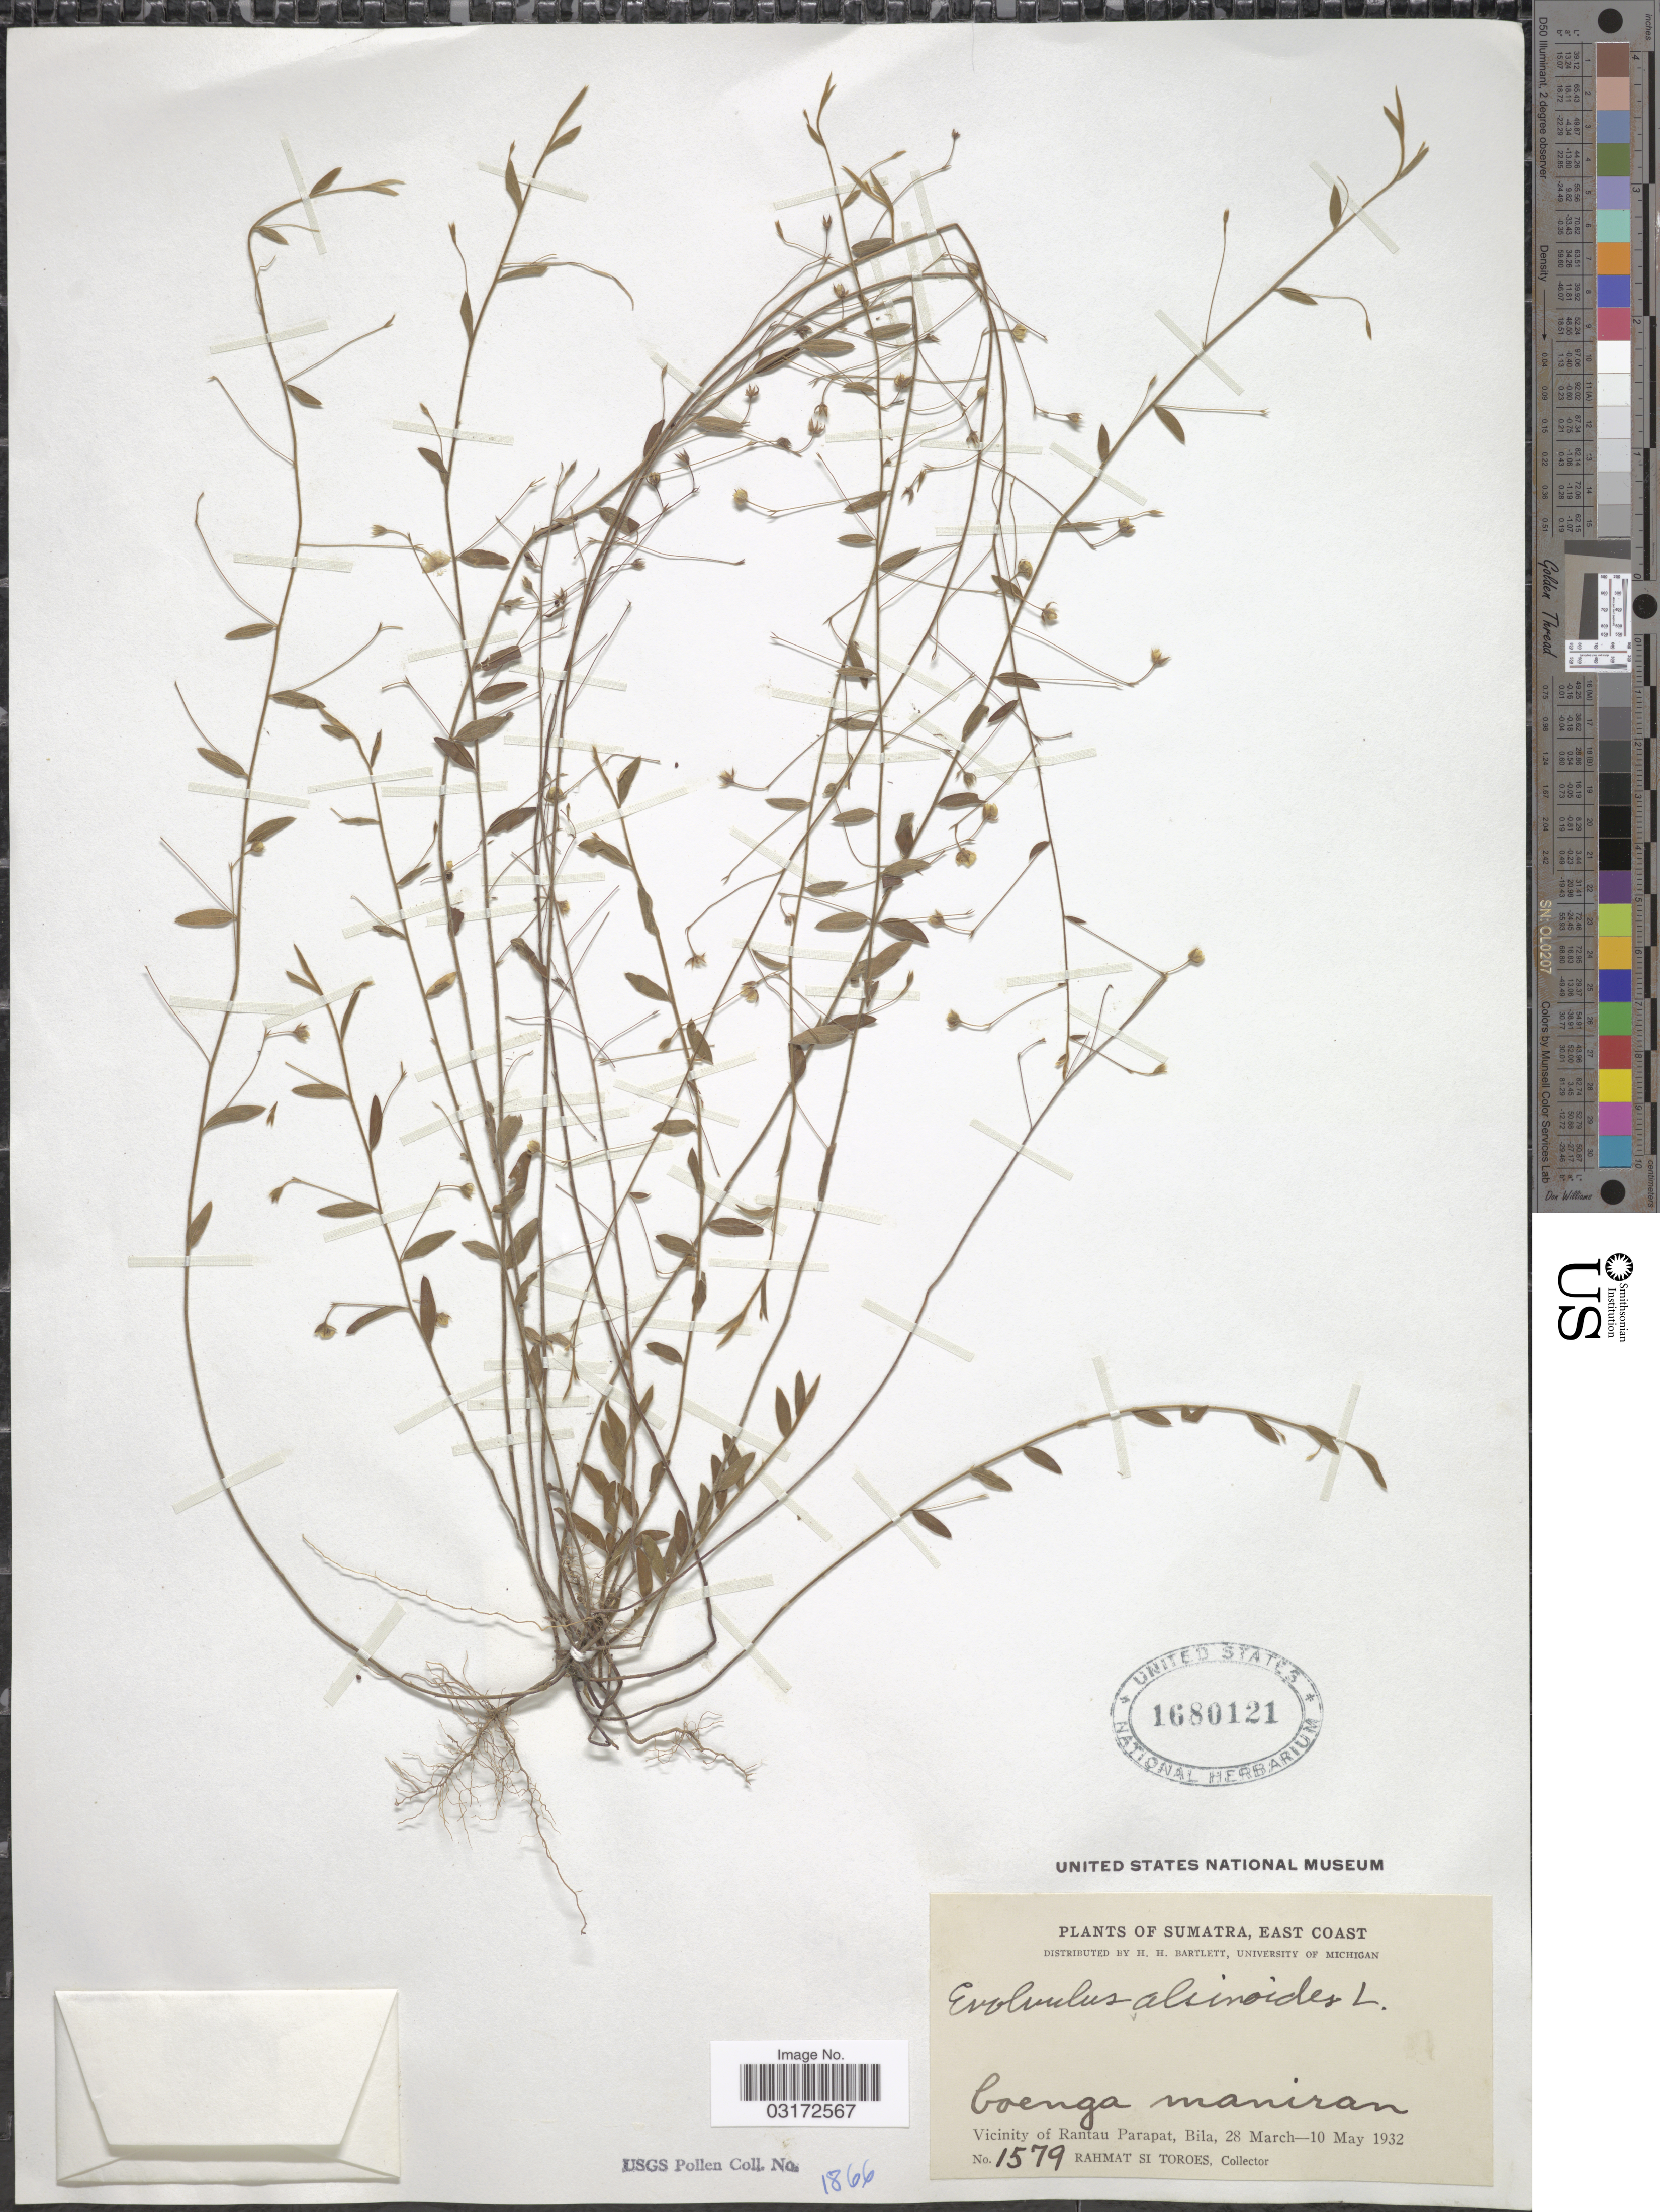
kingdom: Plantae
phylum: Tracheophyta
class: Magnoliopsida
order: Solanales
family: Convolvulaceae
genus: Evolvulus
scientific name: Evolvulus alsinoides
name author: (L.) L.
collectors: Rahmat Si Boeea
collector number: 1579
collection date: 1932-03-28/1932-05-10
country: Indonesia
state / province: Sumatra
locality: East Coast. Vicinity of Rantau Parapat, Bila.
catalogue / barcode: US 1680121